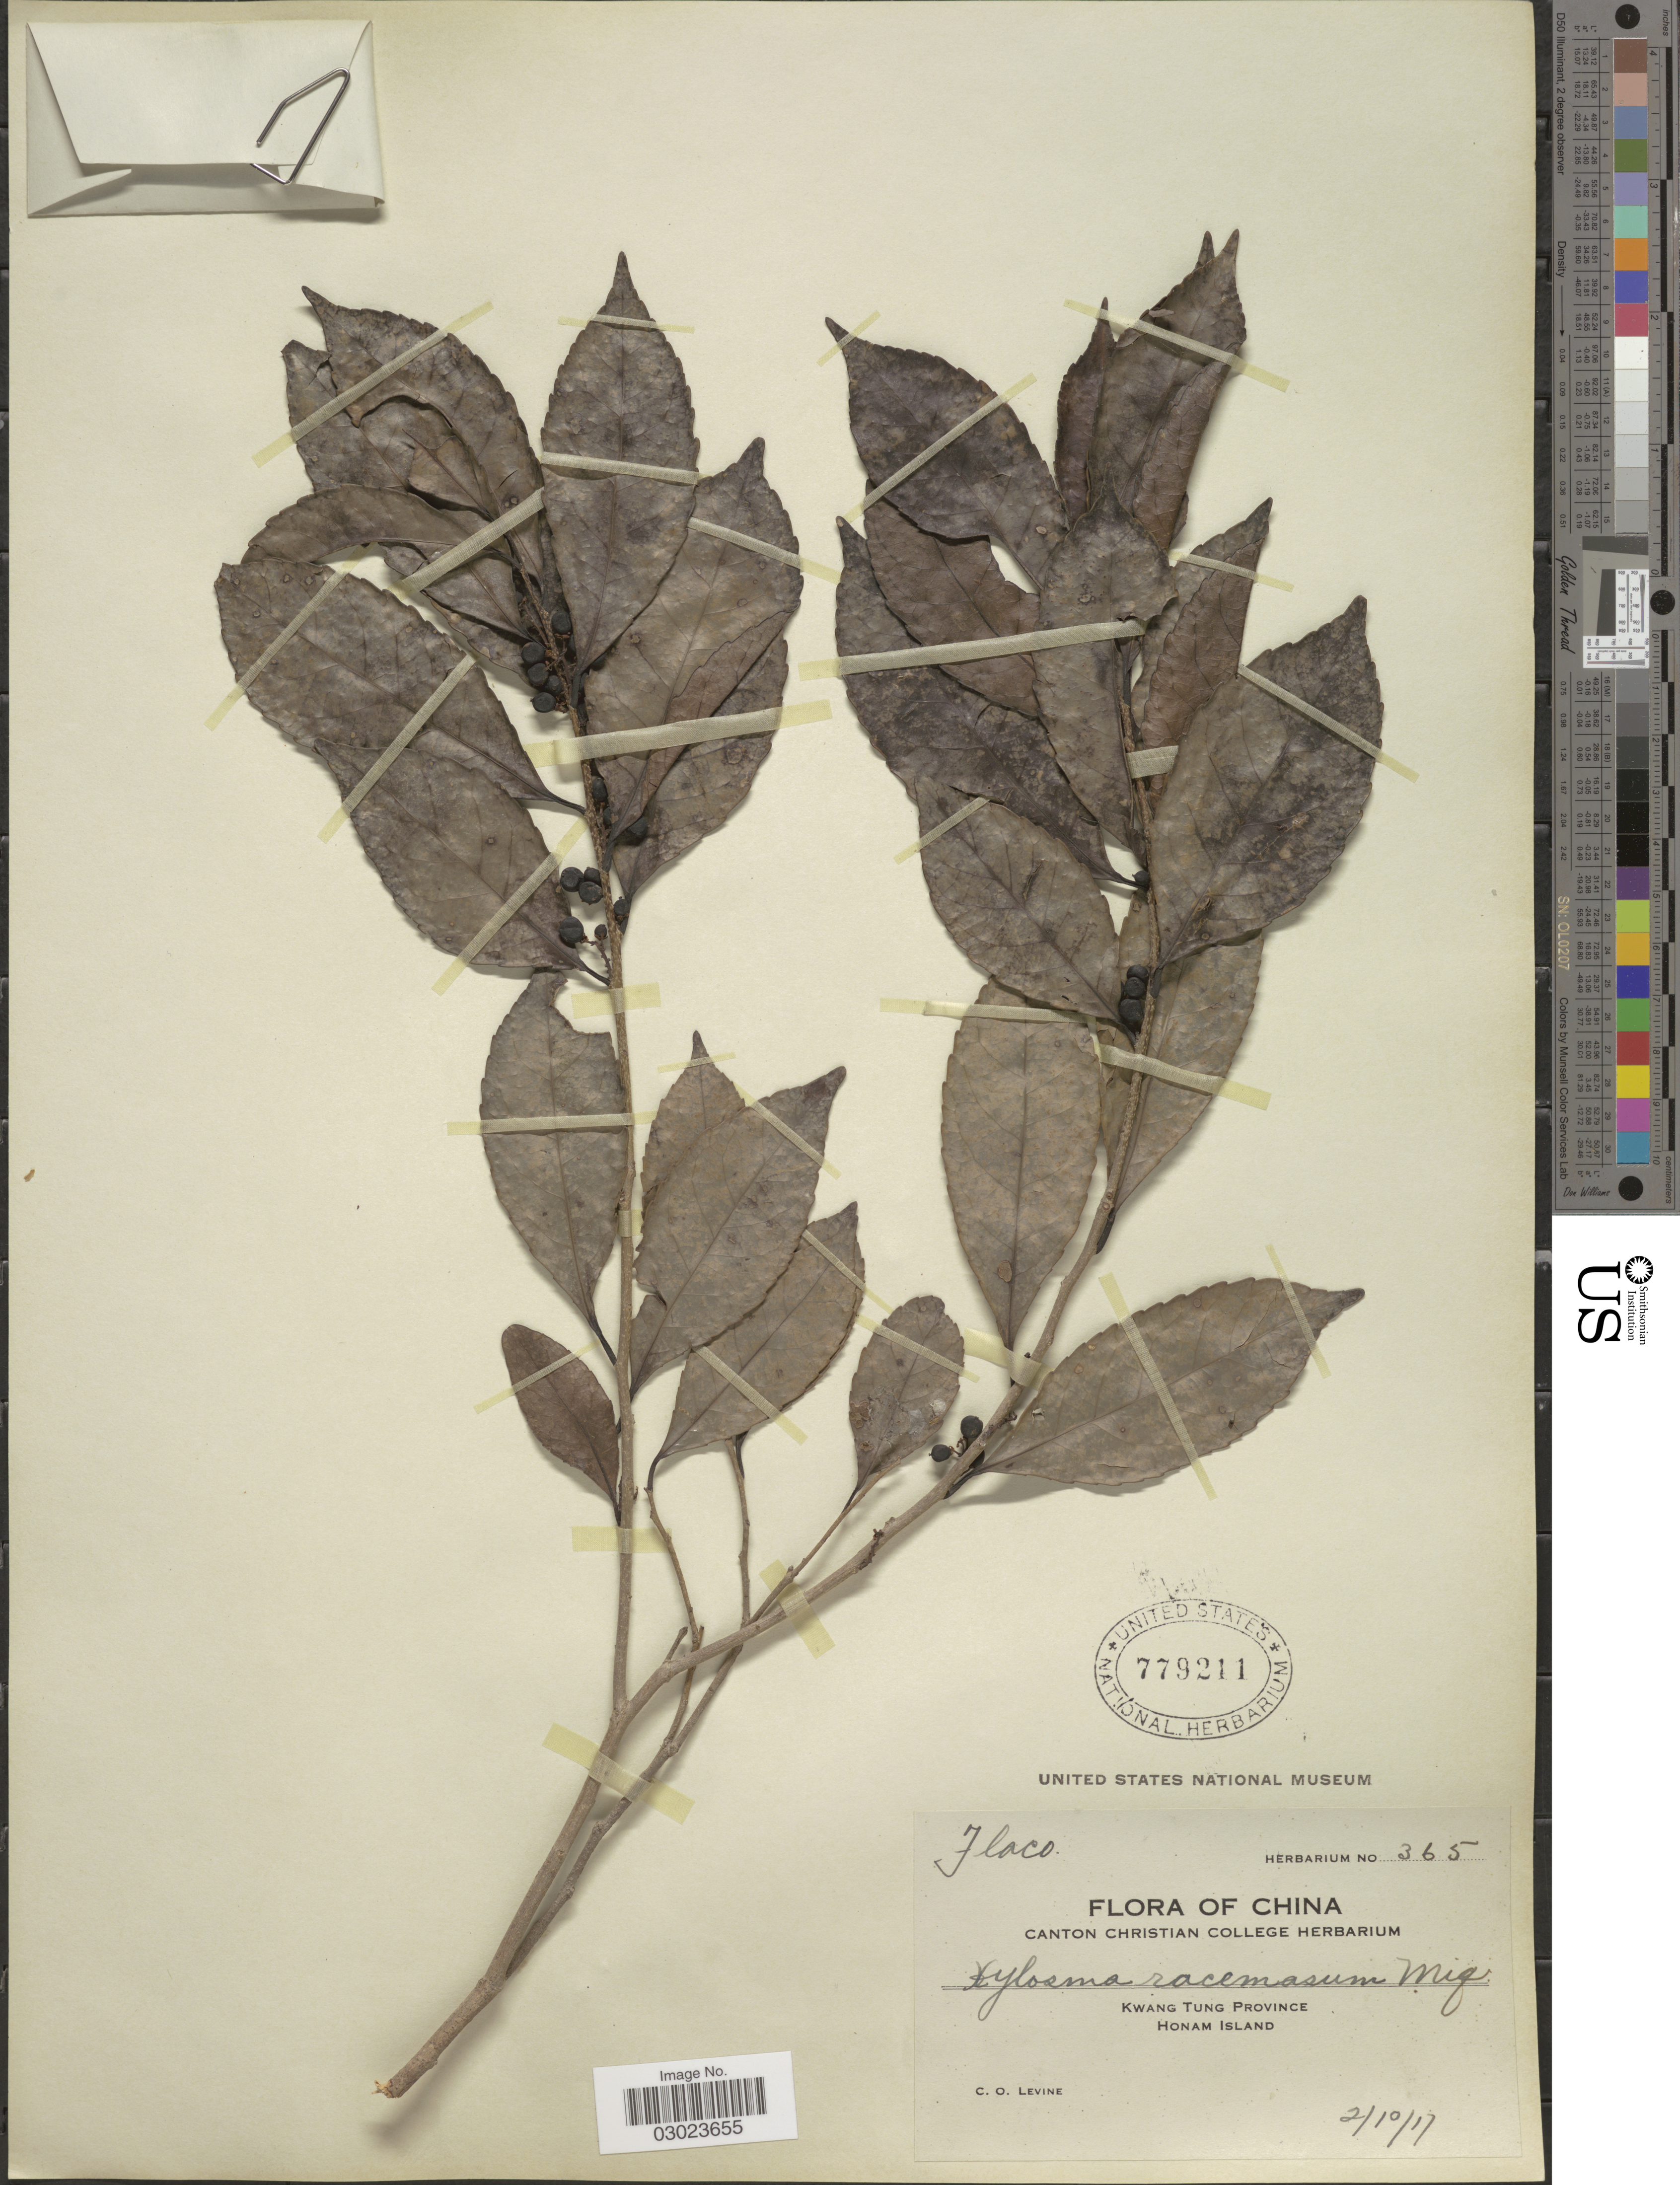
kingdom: Plantae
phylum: Tracheophyta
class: Magnoliopsida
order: Malpighiales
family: Salicaceae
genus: Xylosma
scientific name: Xylosma congesta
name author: (Lour.) Merr.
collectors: C. O. Levine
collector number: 365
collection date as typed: Transcribed d/m/y: 2/10/17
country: China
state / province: Guangdong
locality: Kwang Tung Province, Honam Island.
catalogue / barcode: US 779211